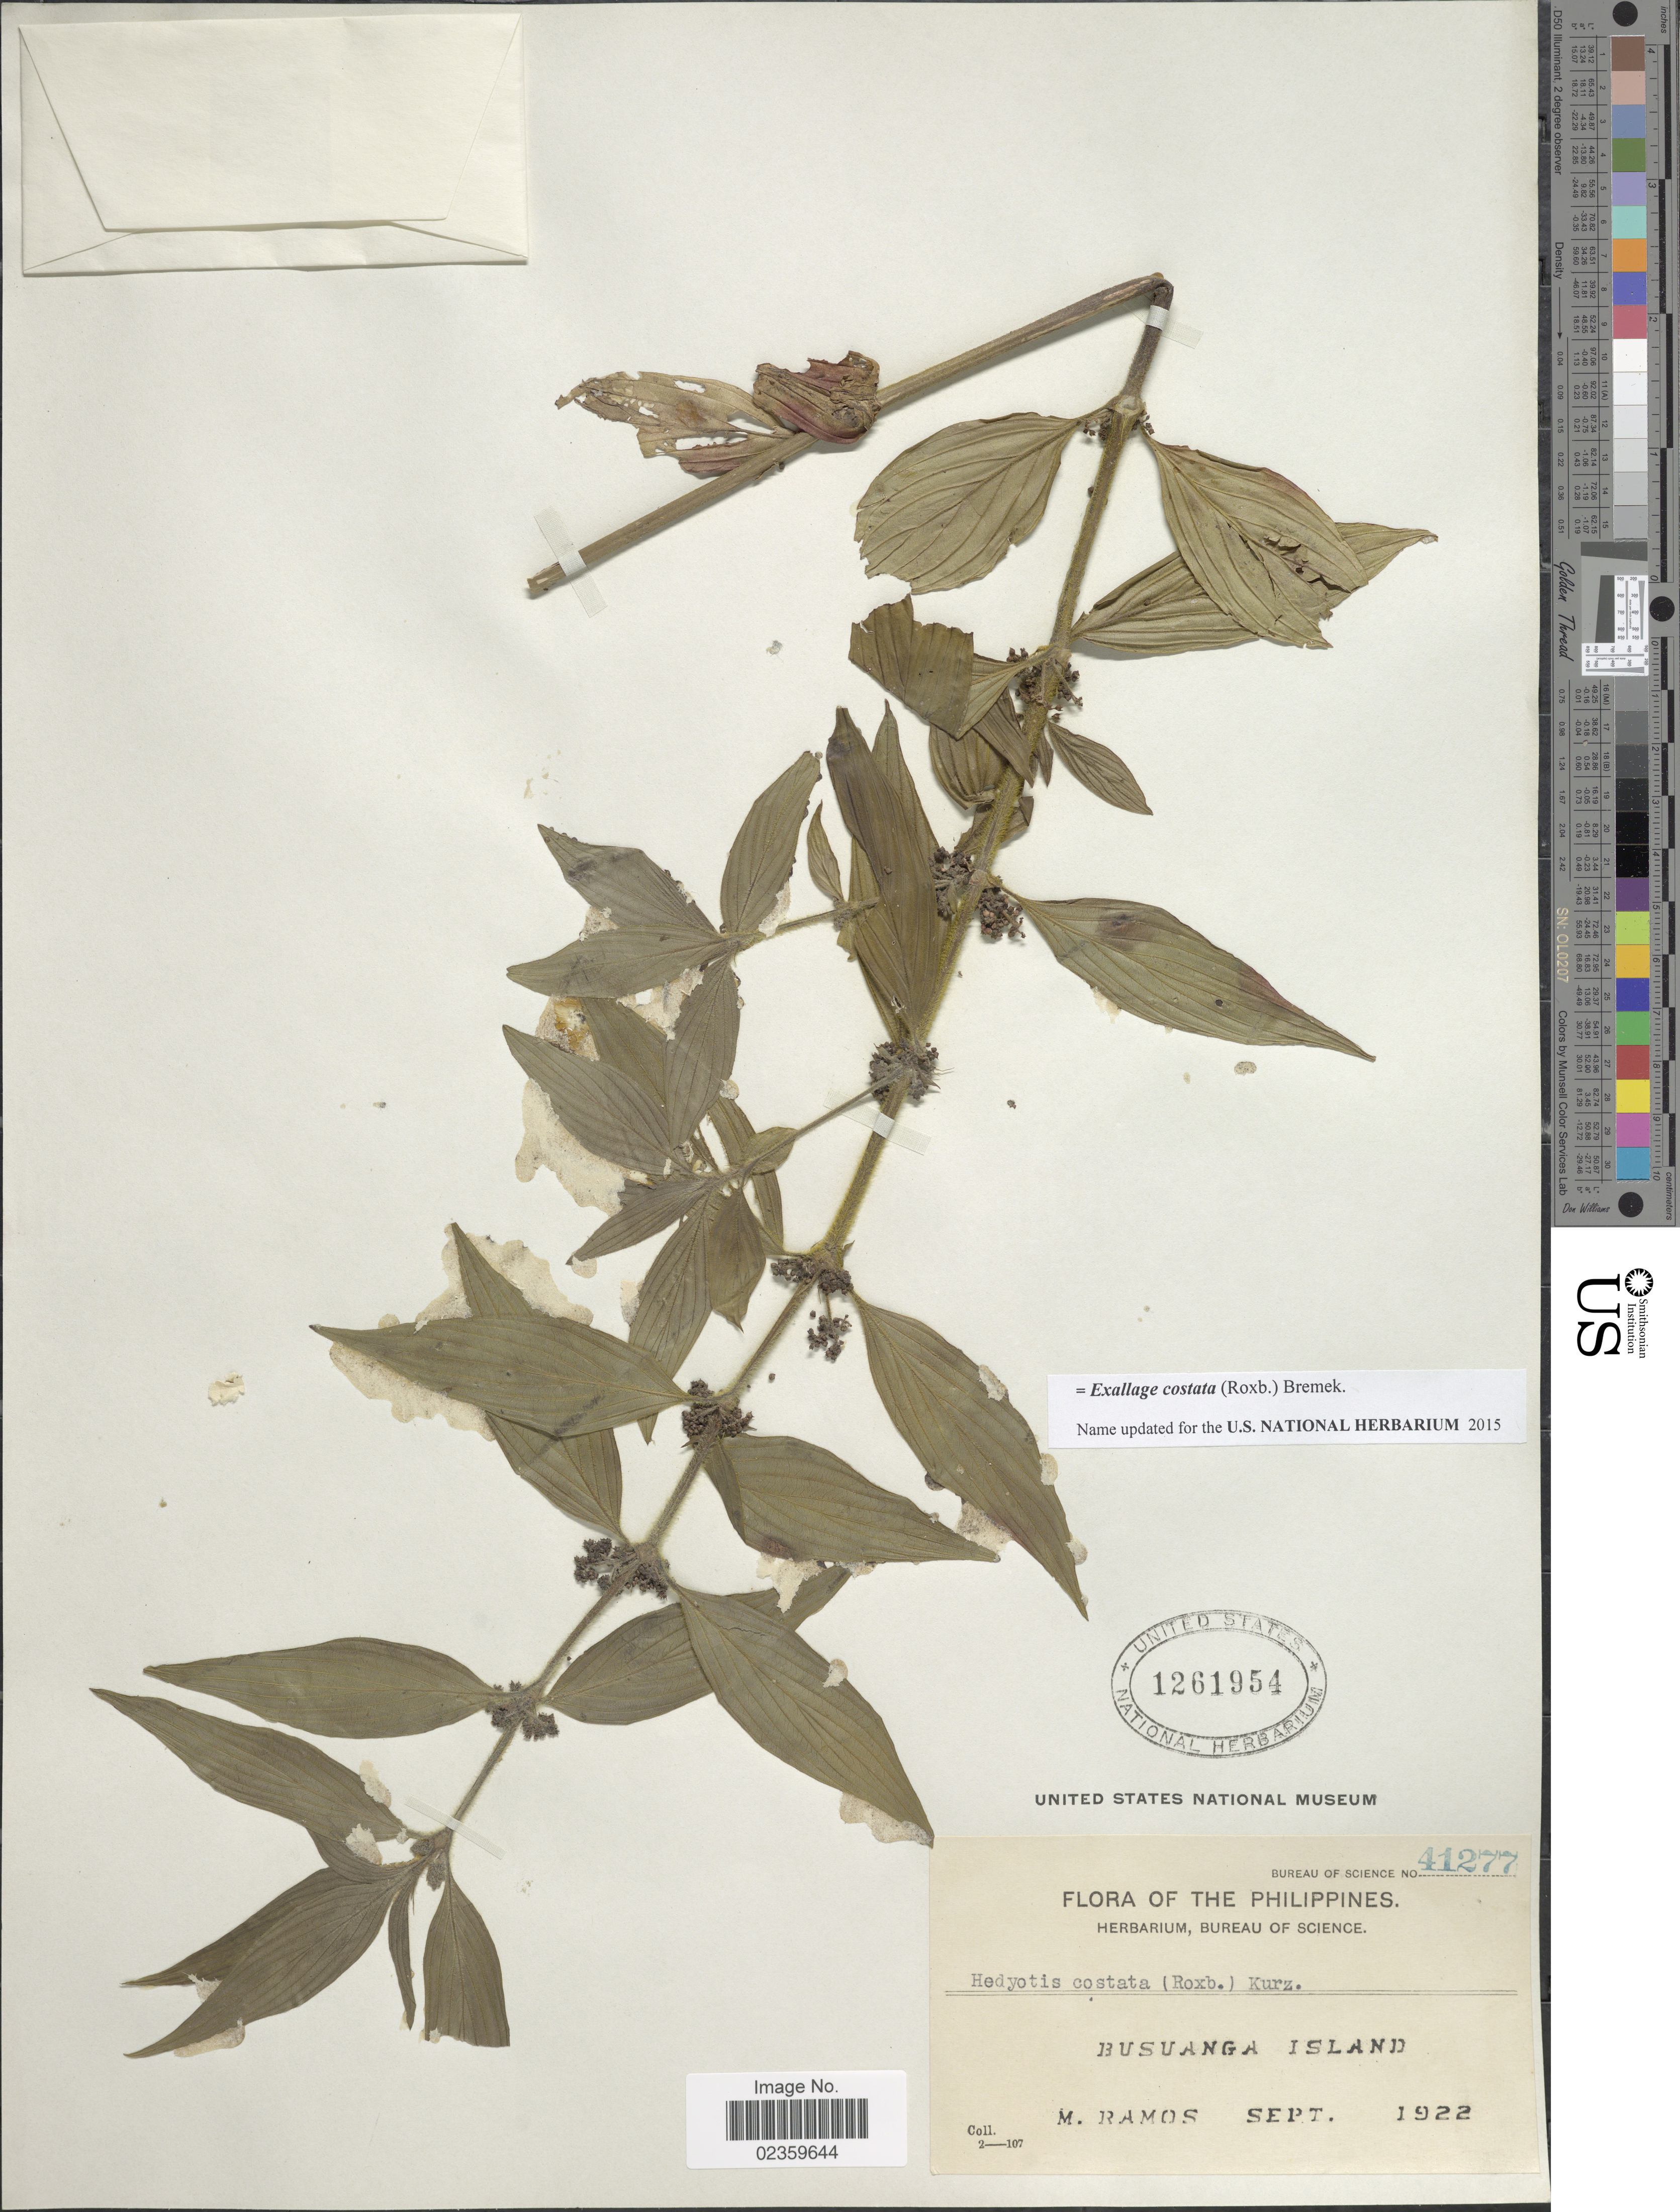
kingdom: Plantae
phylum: Tracheophyta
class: Magnoliopsida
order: Gentianales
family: Rubiaceae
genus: Exallage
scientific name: Exallage costata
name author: (Roxb.) Bremek.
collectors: M. Ramos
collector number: Bureau of Science 41277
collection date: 1922-09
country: Philippines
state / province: Mimaropa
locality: Busuanga Island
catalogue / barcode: US 1261954